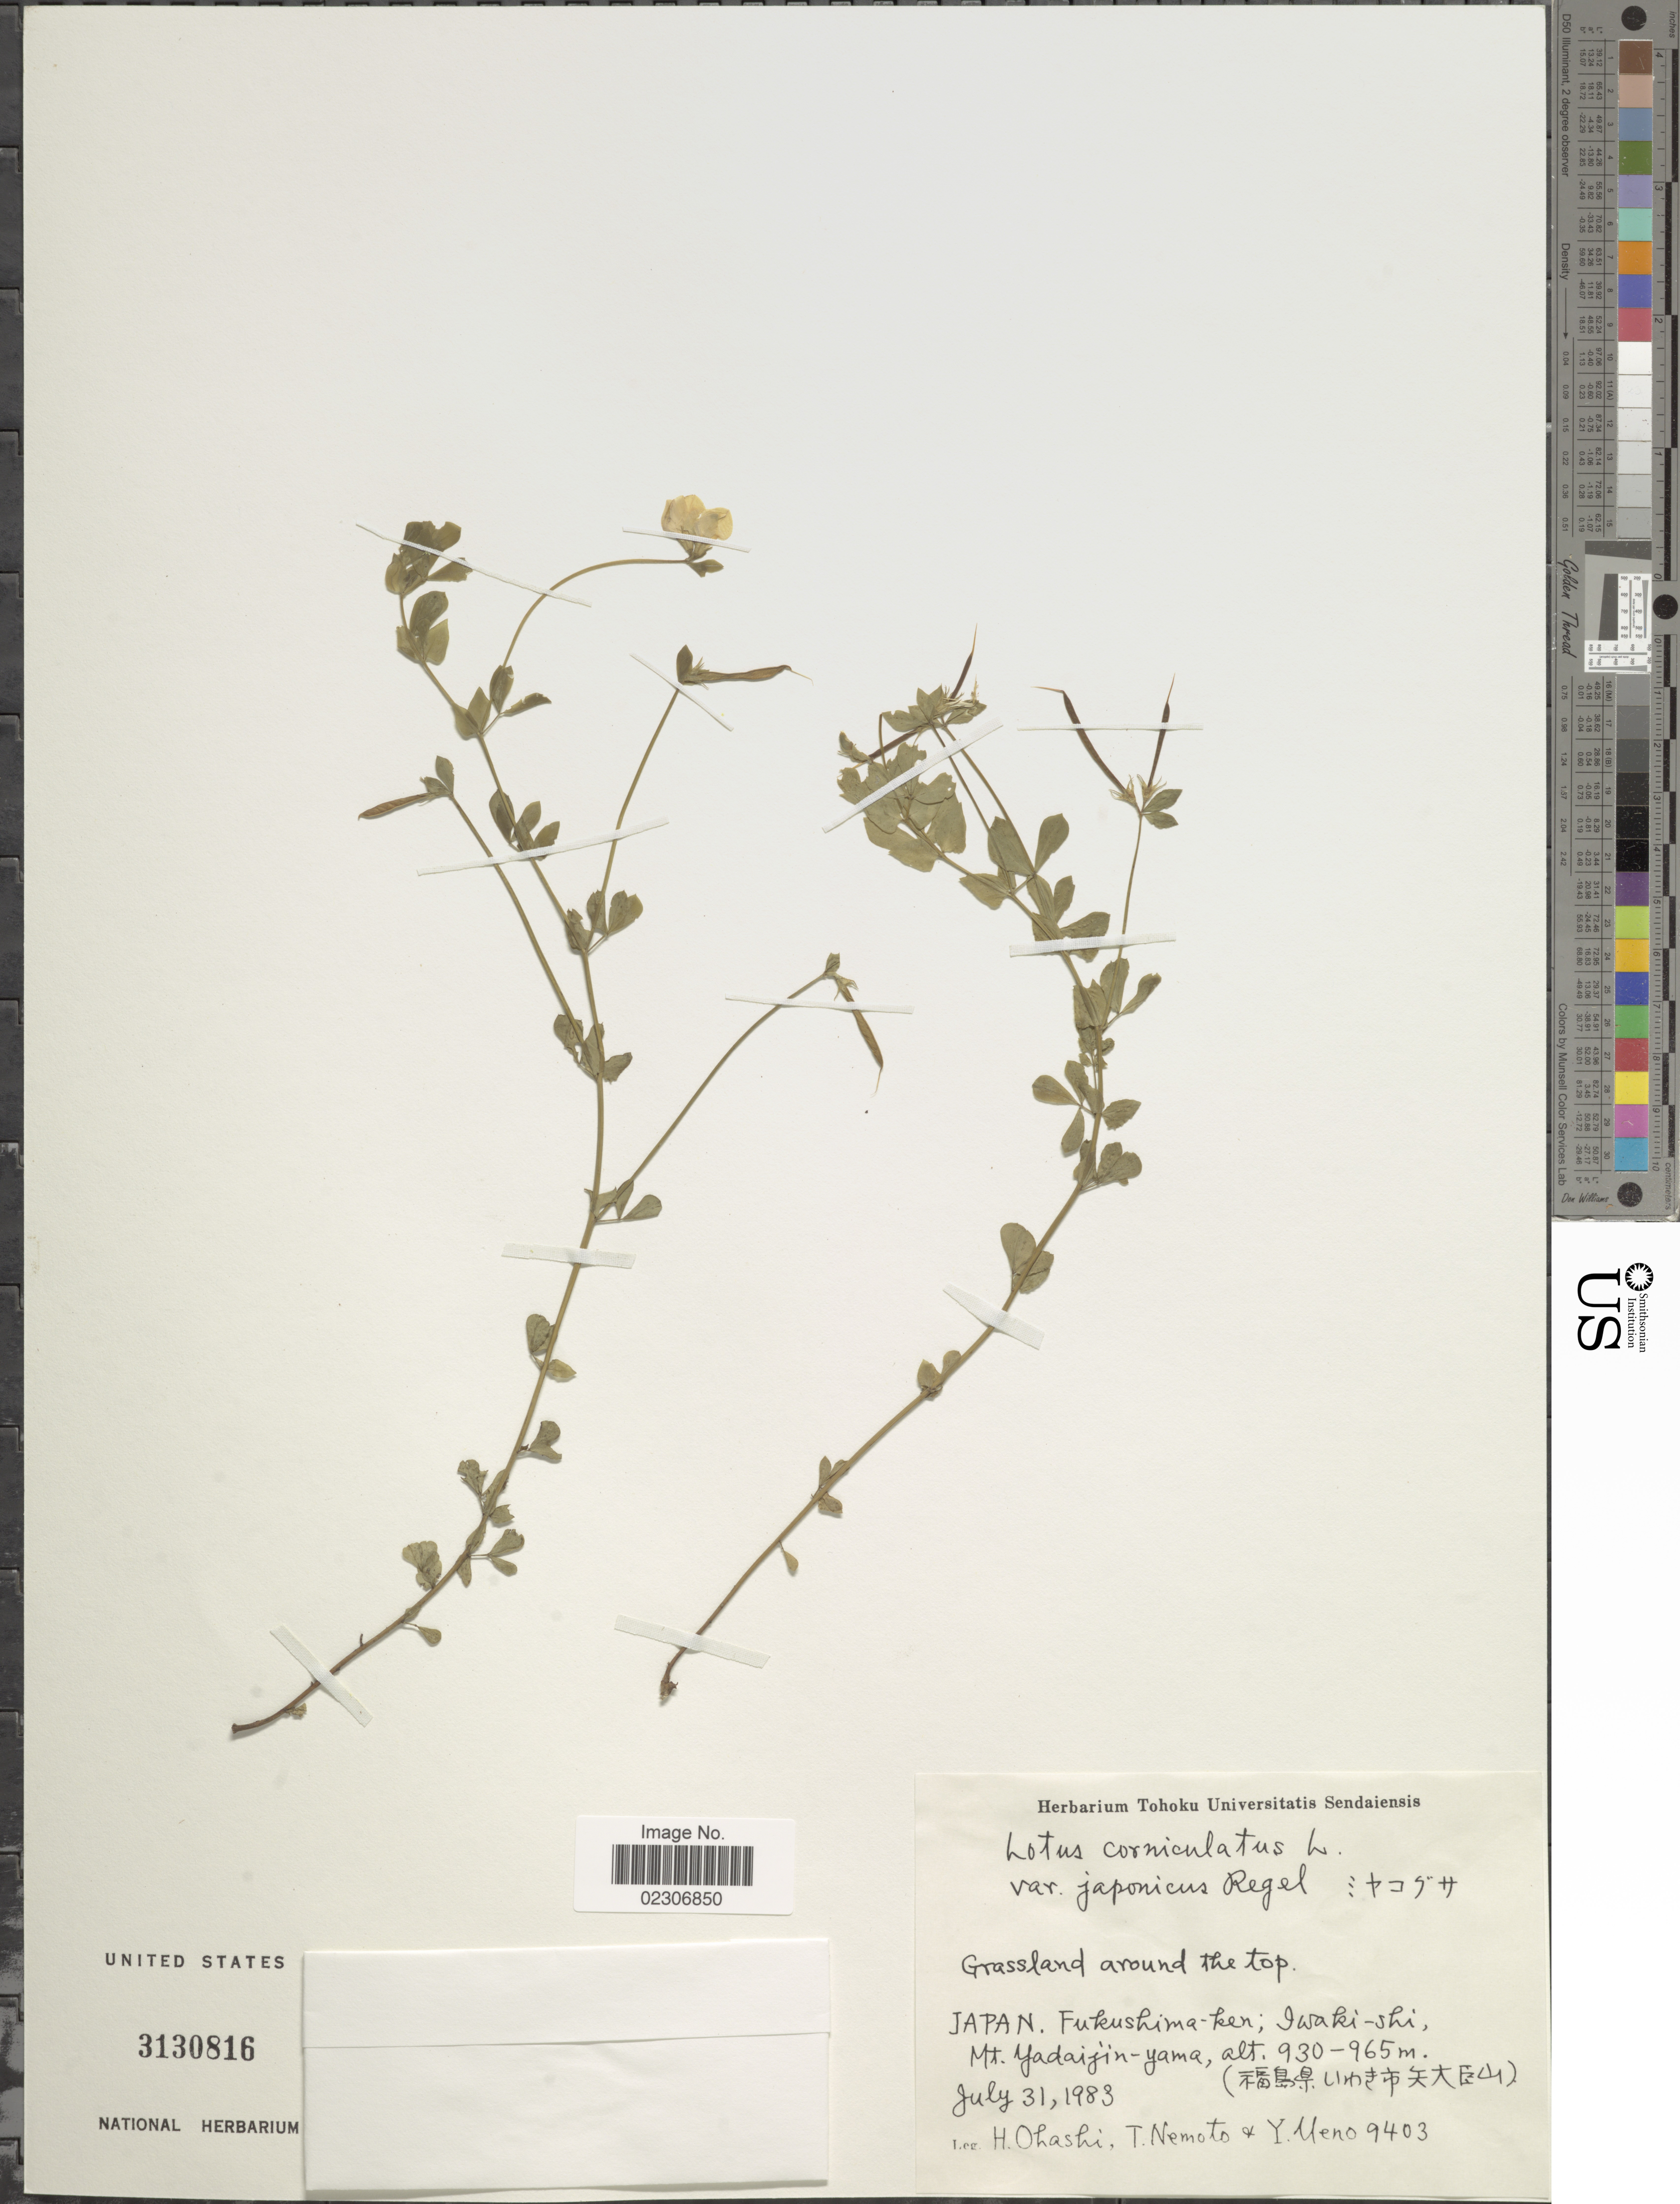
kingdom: Plantae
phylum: Tracheophyta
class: Magnoliopsida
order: Fabales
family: Fabaceae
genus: Lotus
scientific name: Lotus corniculatus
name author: L.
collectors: H. Ohashi, T. Nemoto & Y. Meno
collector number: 9403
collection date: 1983-07-31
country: Japan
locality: Japan. Fukushima-ken; Iwaki-shi, Mt. ydaujin-Yama.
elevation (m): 930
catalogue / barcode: US 3130816